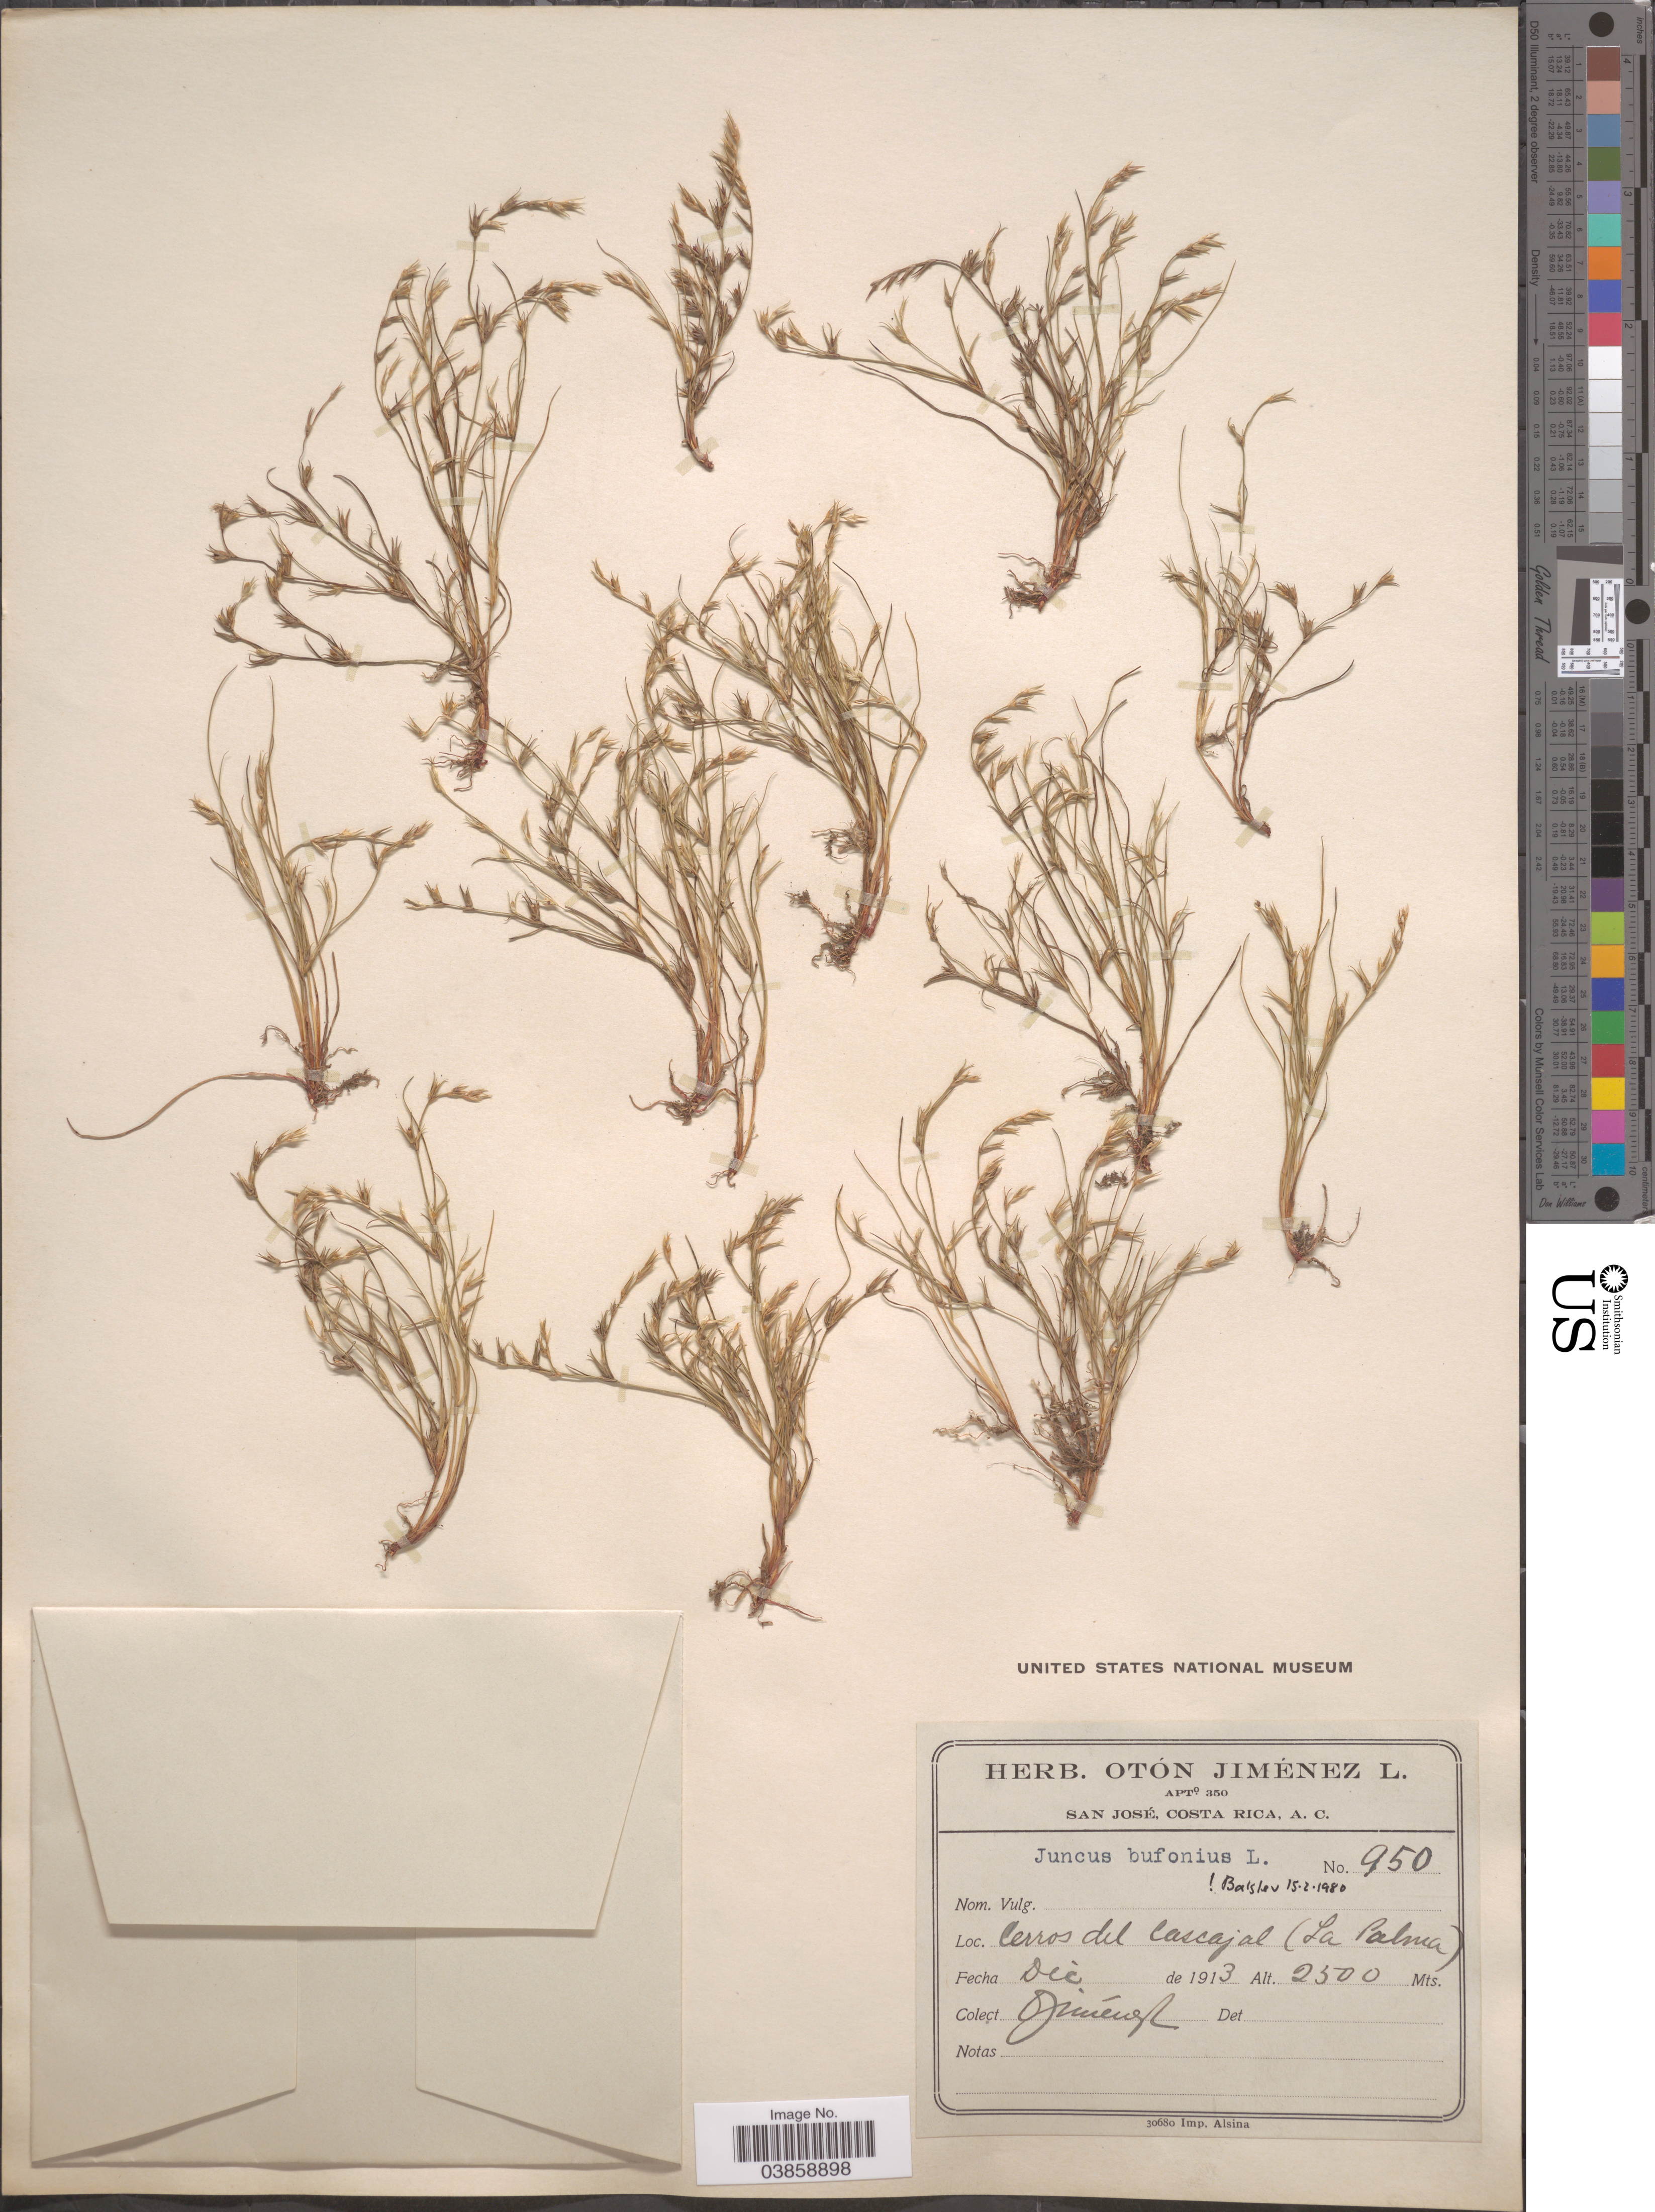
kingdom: Plantae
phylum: Tracheophyta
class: Liliopsida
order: Poales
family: Juncaceae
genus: Juncus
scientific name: Juncus bufonius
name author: L.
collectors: O. Jiménez L.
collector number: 950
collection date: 1913-12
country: Costa Rica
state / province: San José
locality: Cerros del Cascajal (La Palma).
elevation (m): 2500